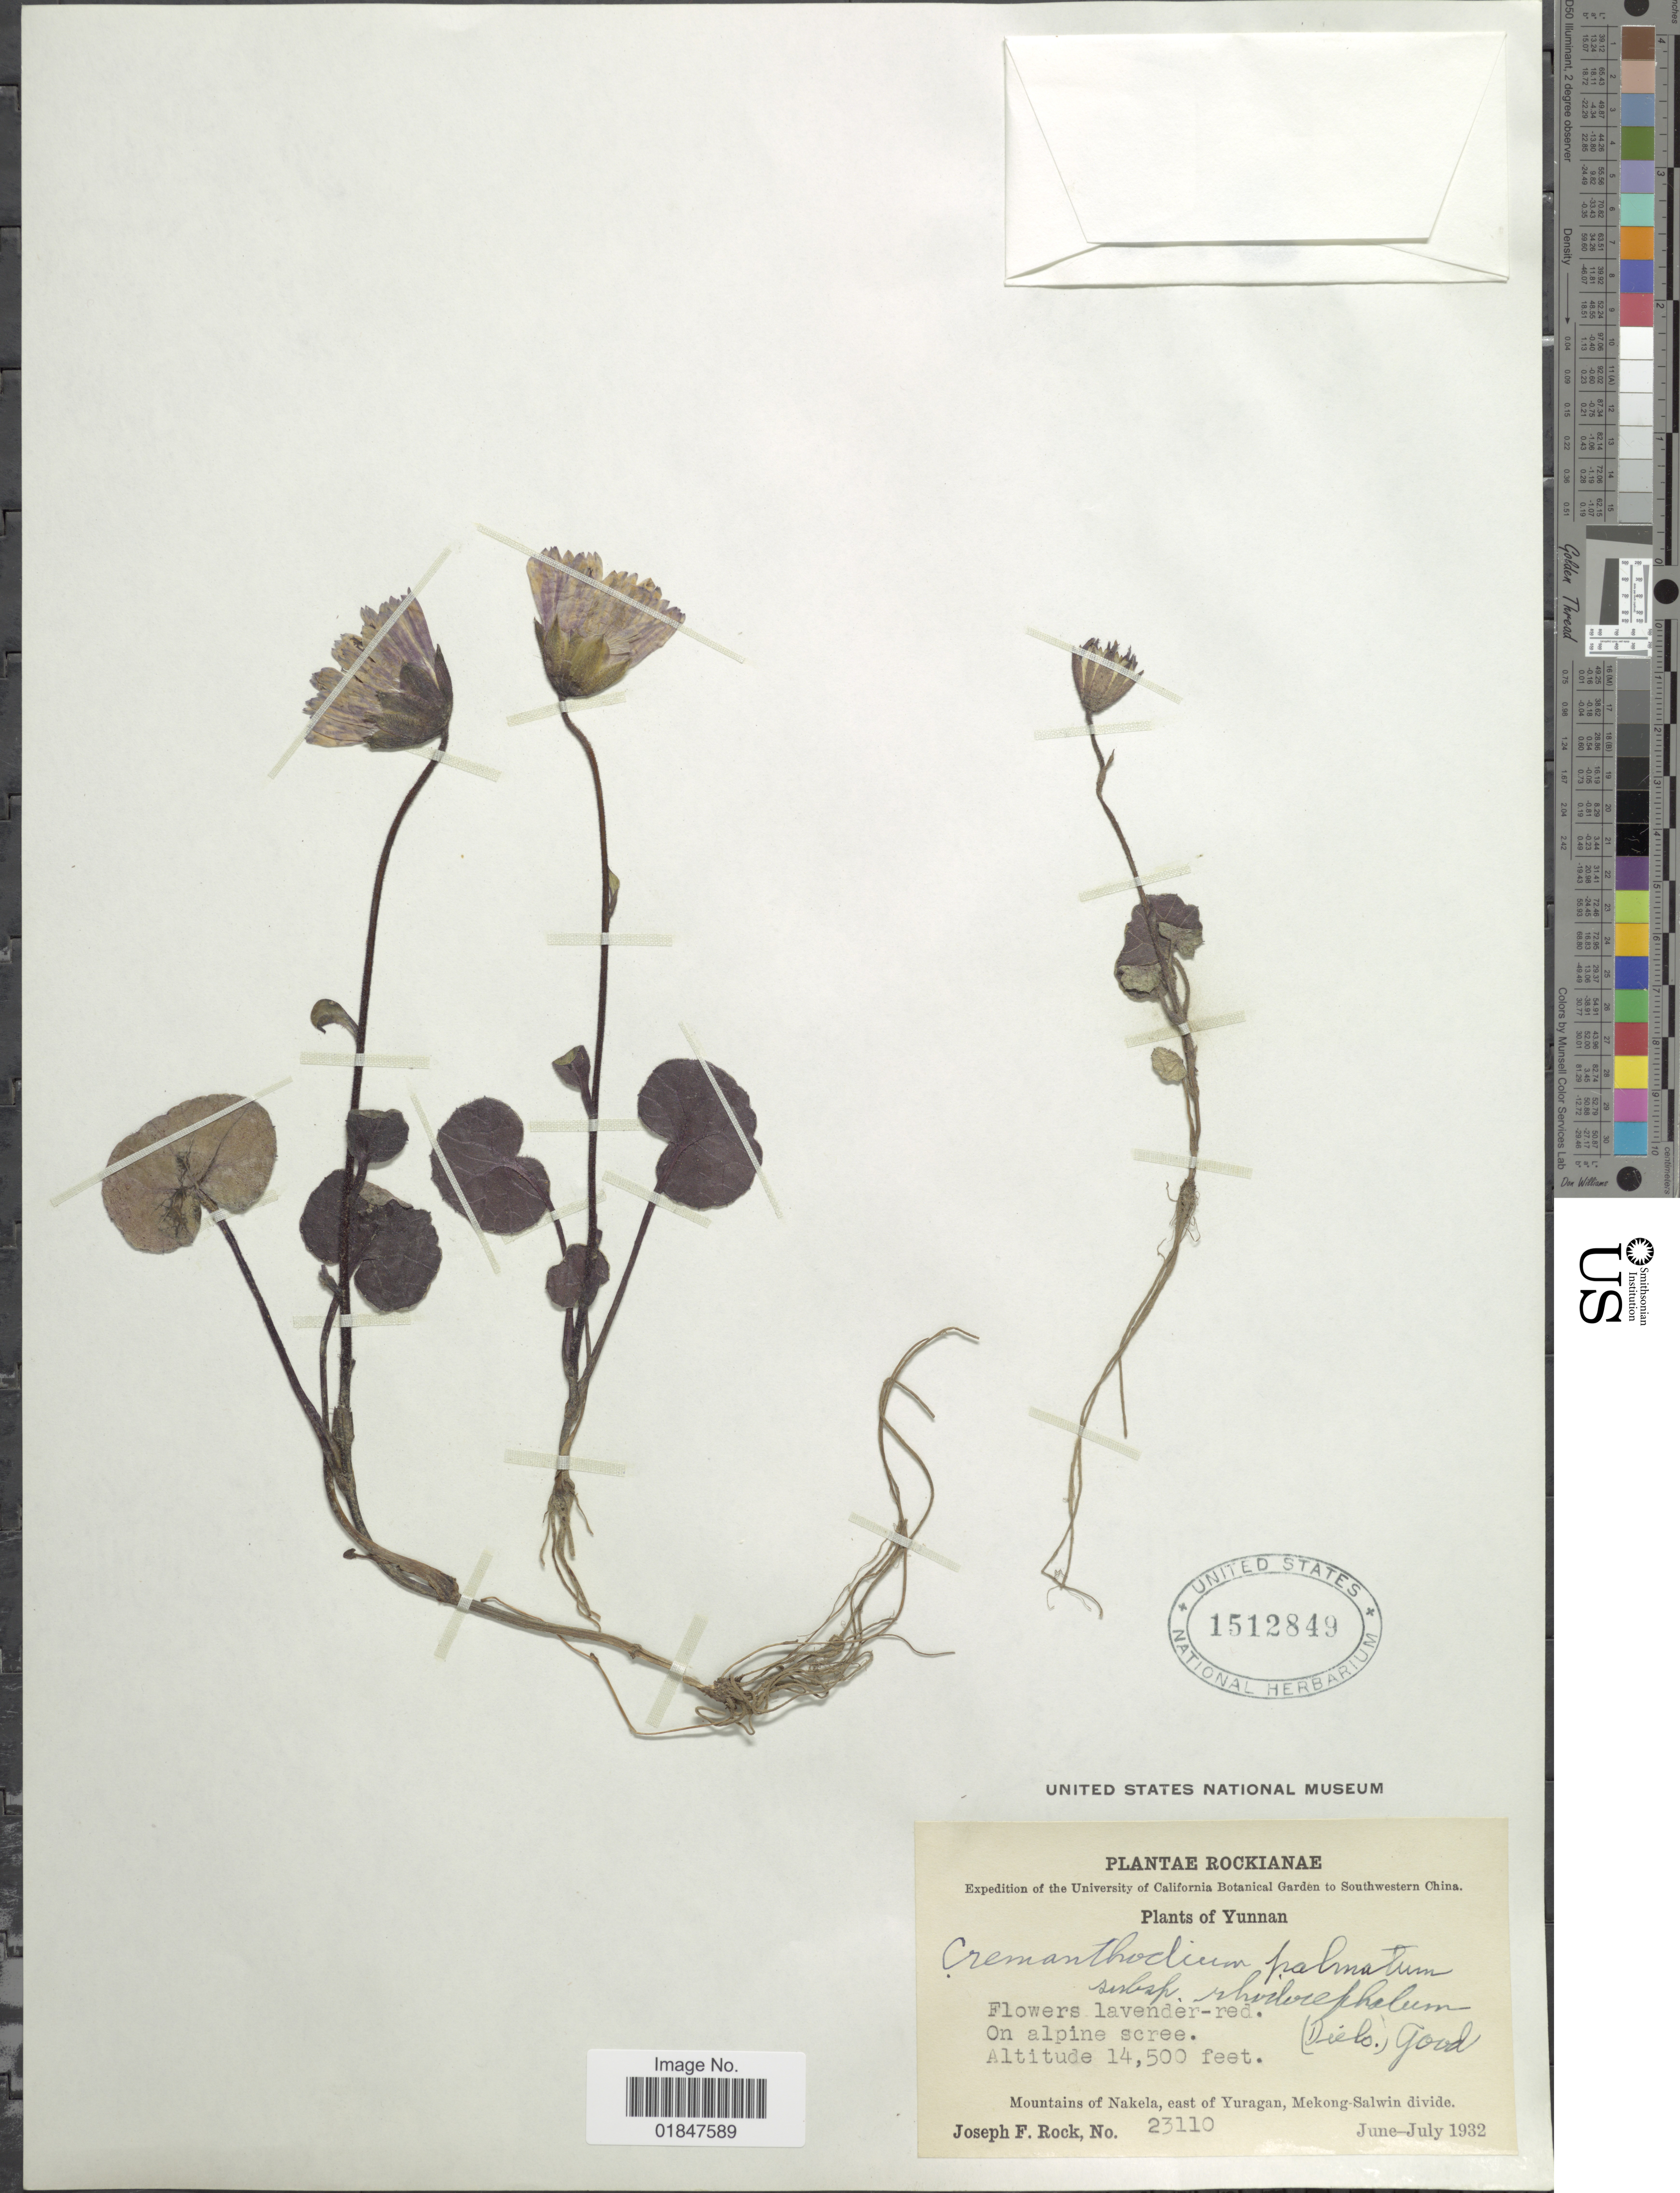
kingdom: Plantae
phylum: Tracheophyta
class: Magnoliopsida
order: Asterales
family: Asteraceae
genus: Cremanthodium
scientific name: Cremanthodium rhodocephalum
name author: Diels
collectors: J. Rock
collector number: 23110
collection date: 1932-06/1932-07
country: China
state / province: Yunnan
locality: Mountains of Nakela, East of Yuragan, Mekong-Salwin divide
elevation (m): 4420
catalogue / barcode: US 1512849